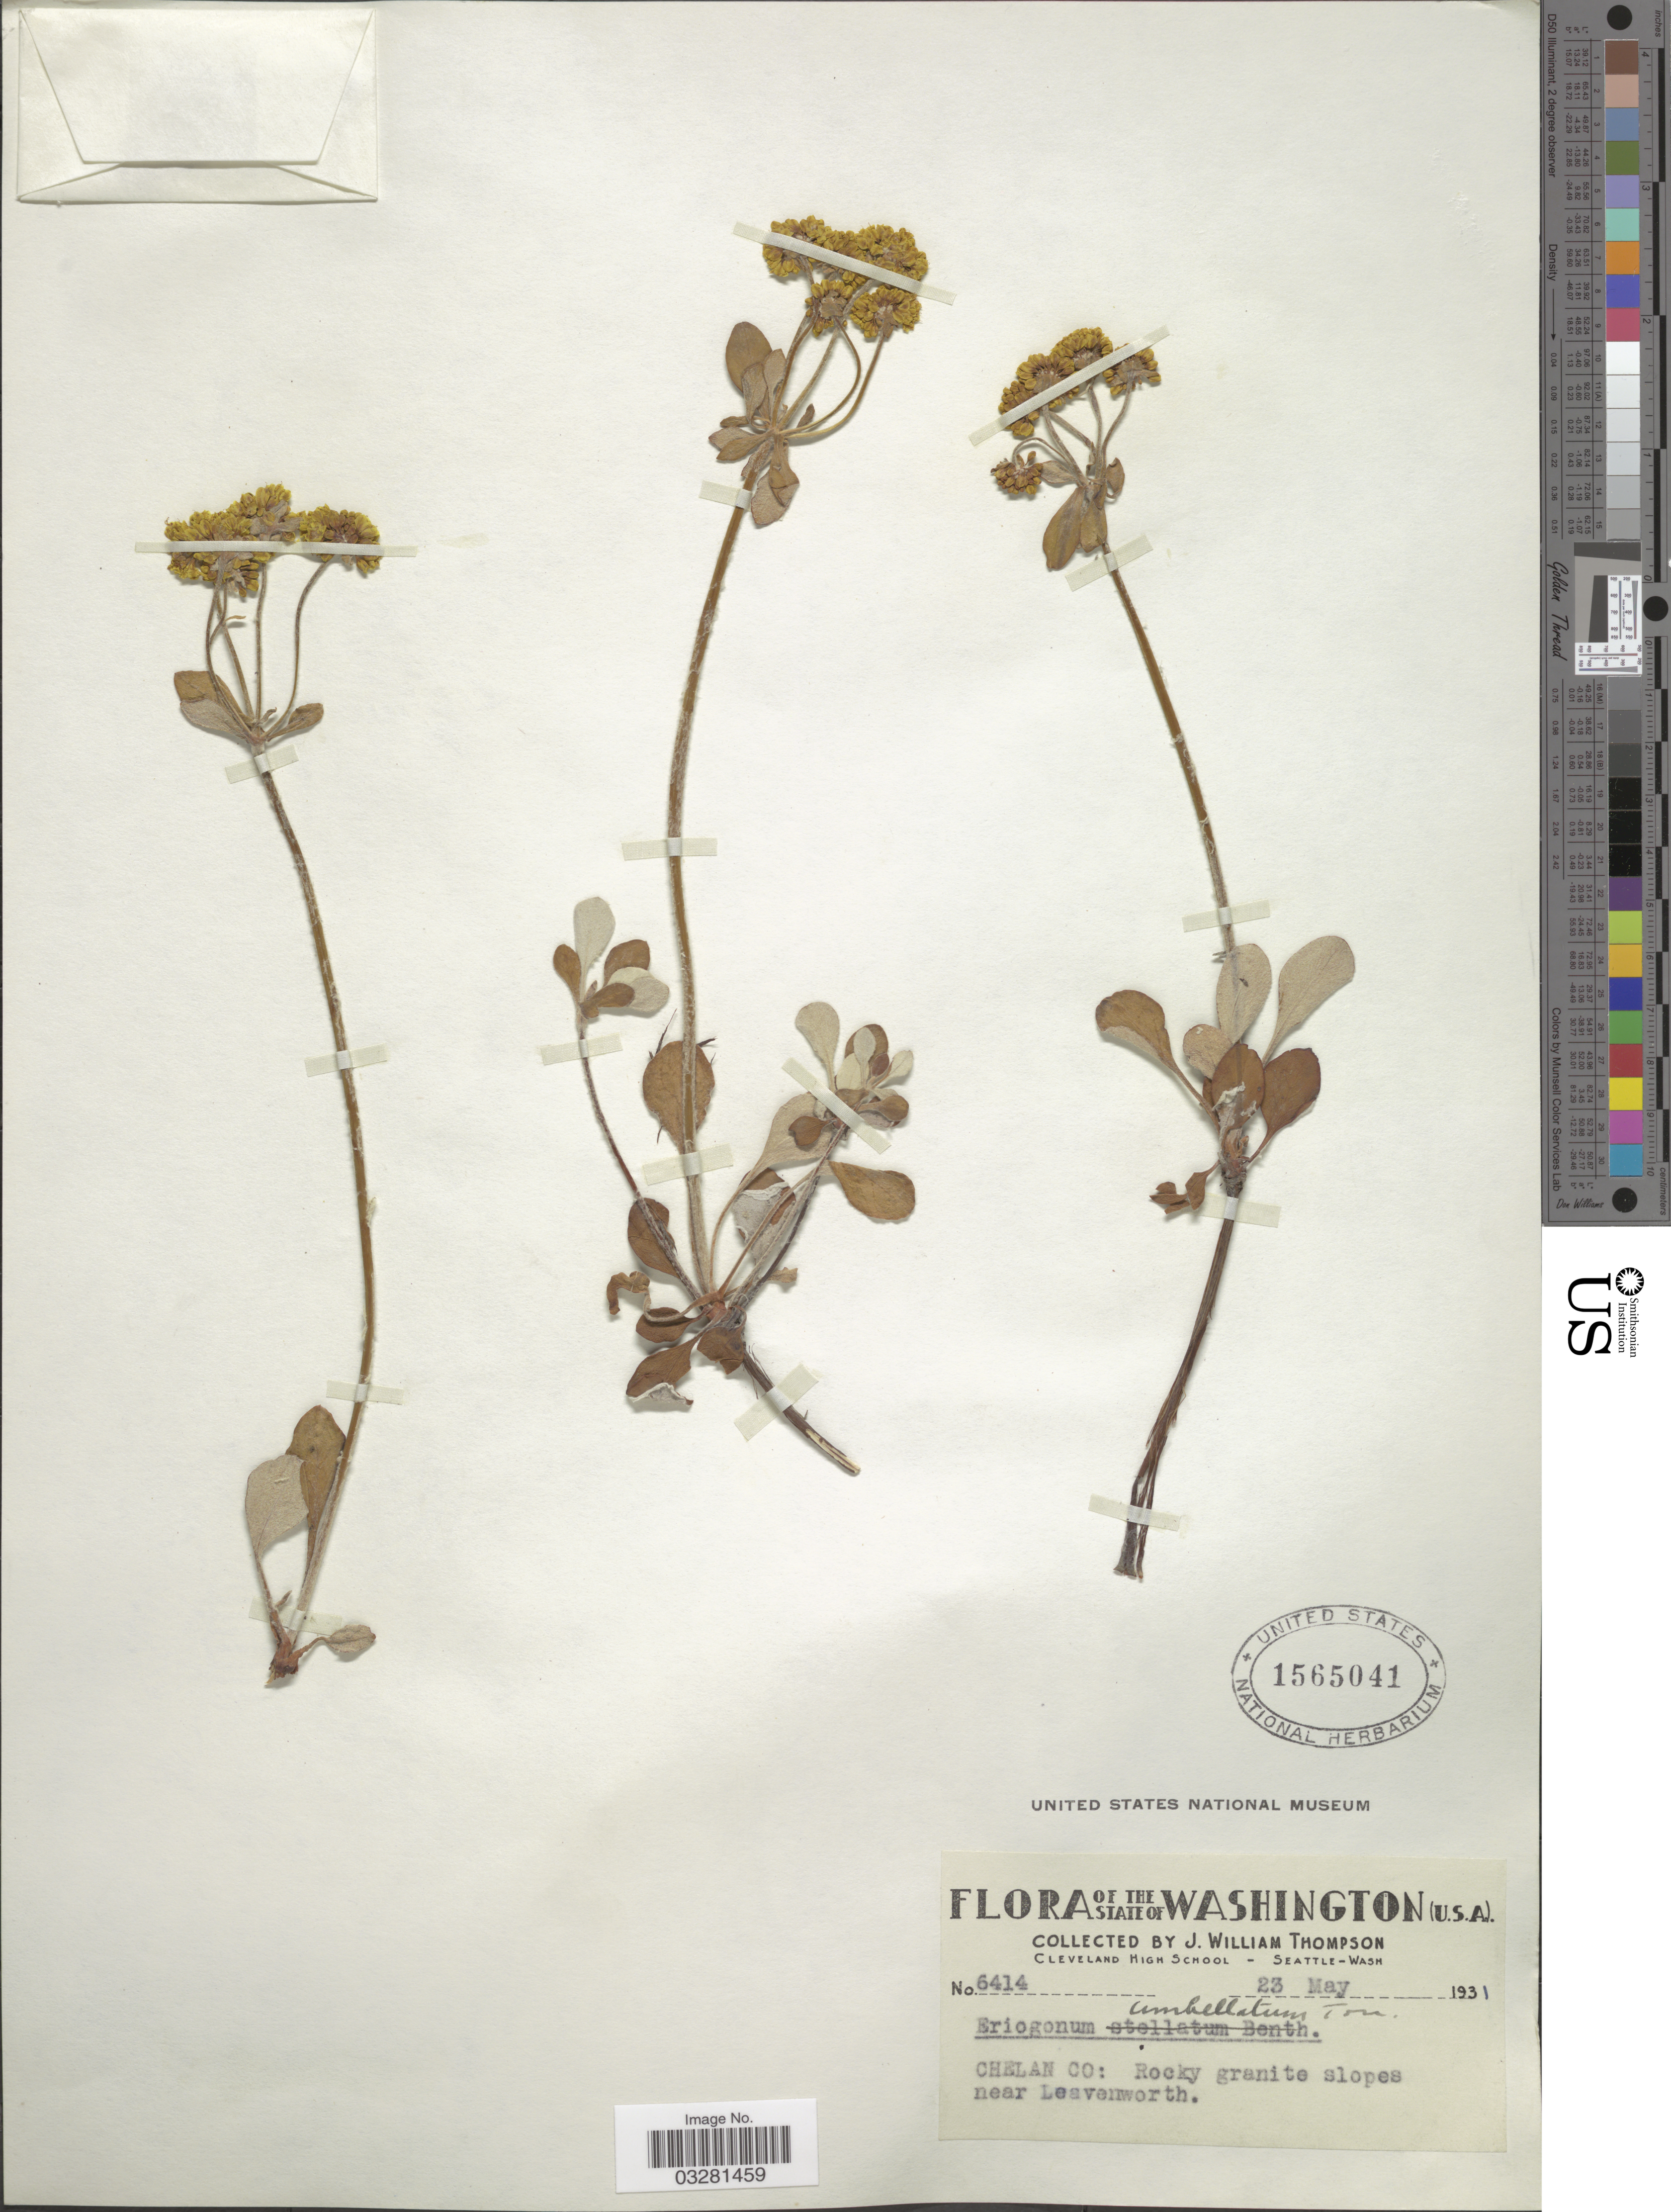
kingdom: Plantae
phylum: Tracheophyta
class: Magnoliopsida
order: Caryophyllales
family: Polygonaceae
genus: Eriogonum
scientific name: Eriogonum umbellatum var. umbellatum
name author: Torr.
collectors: J. W. Thompson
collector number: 6414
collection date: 1931-05-23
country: United States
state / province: Washington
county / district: Chelan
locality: Chelan Co: slopes near Leavenworth.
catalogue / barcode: US 1565041